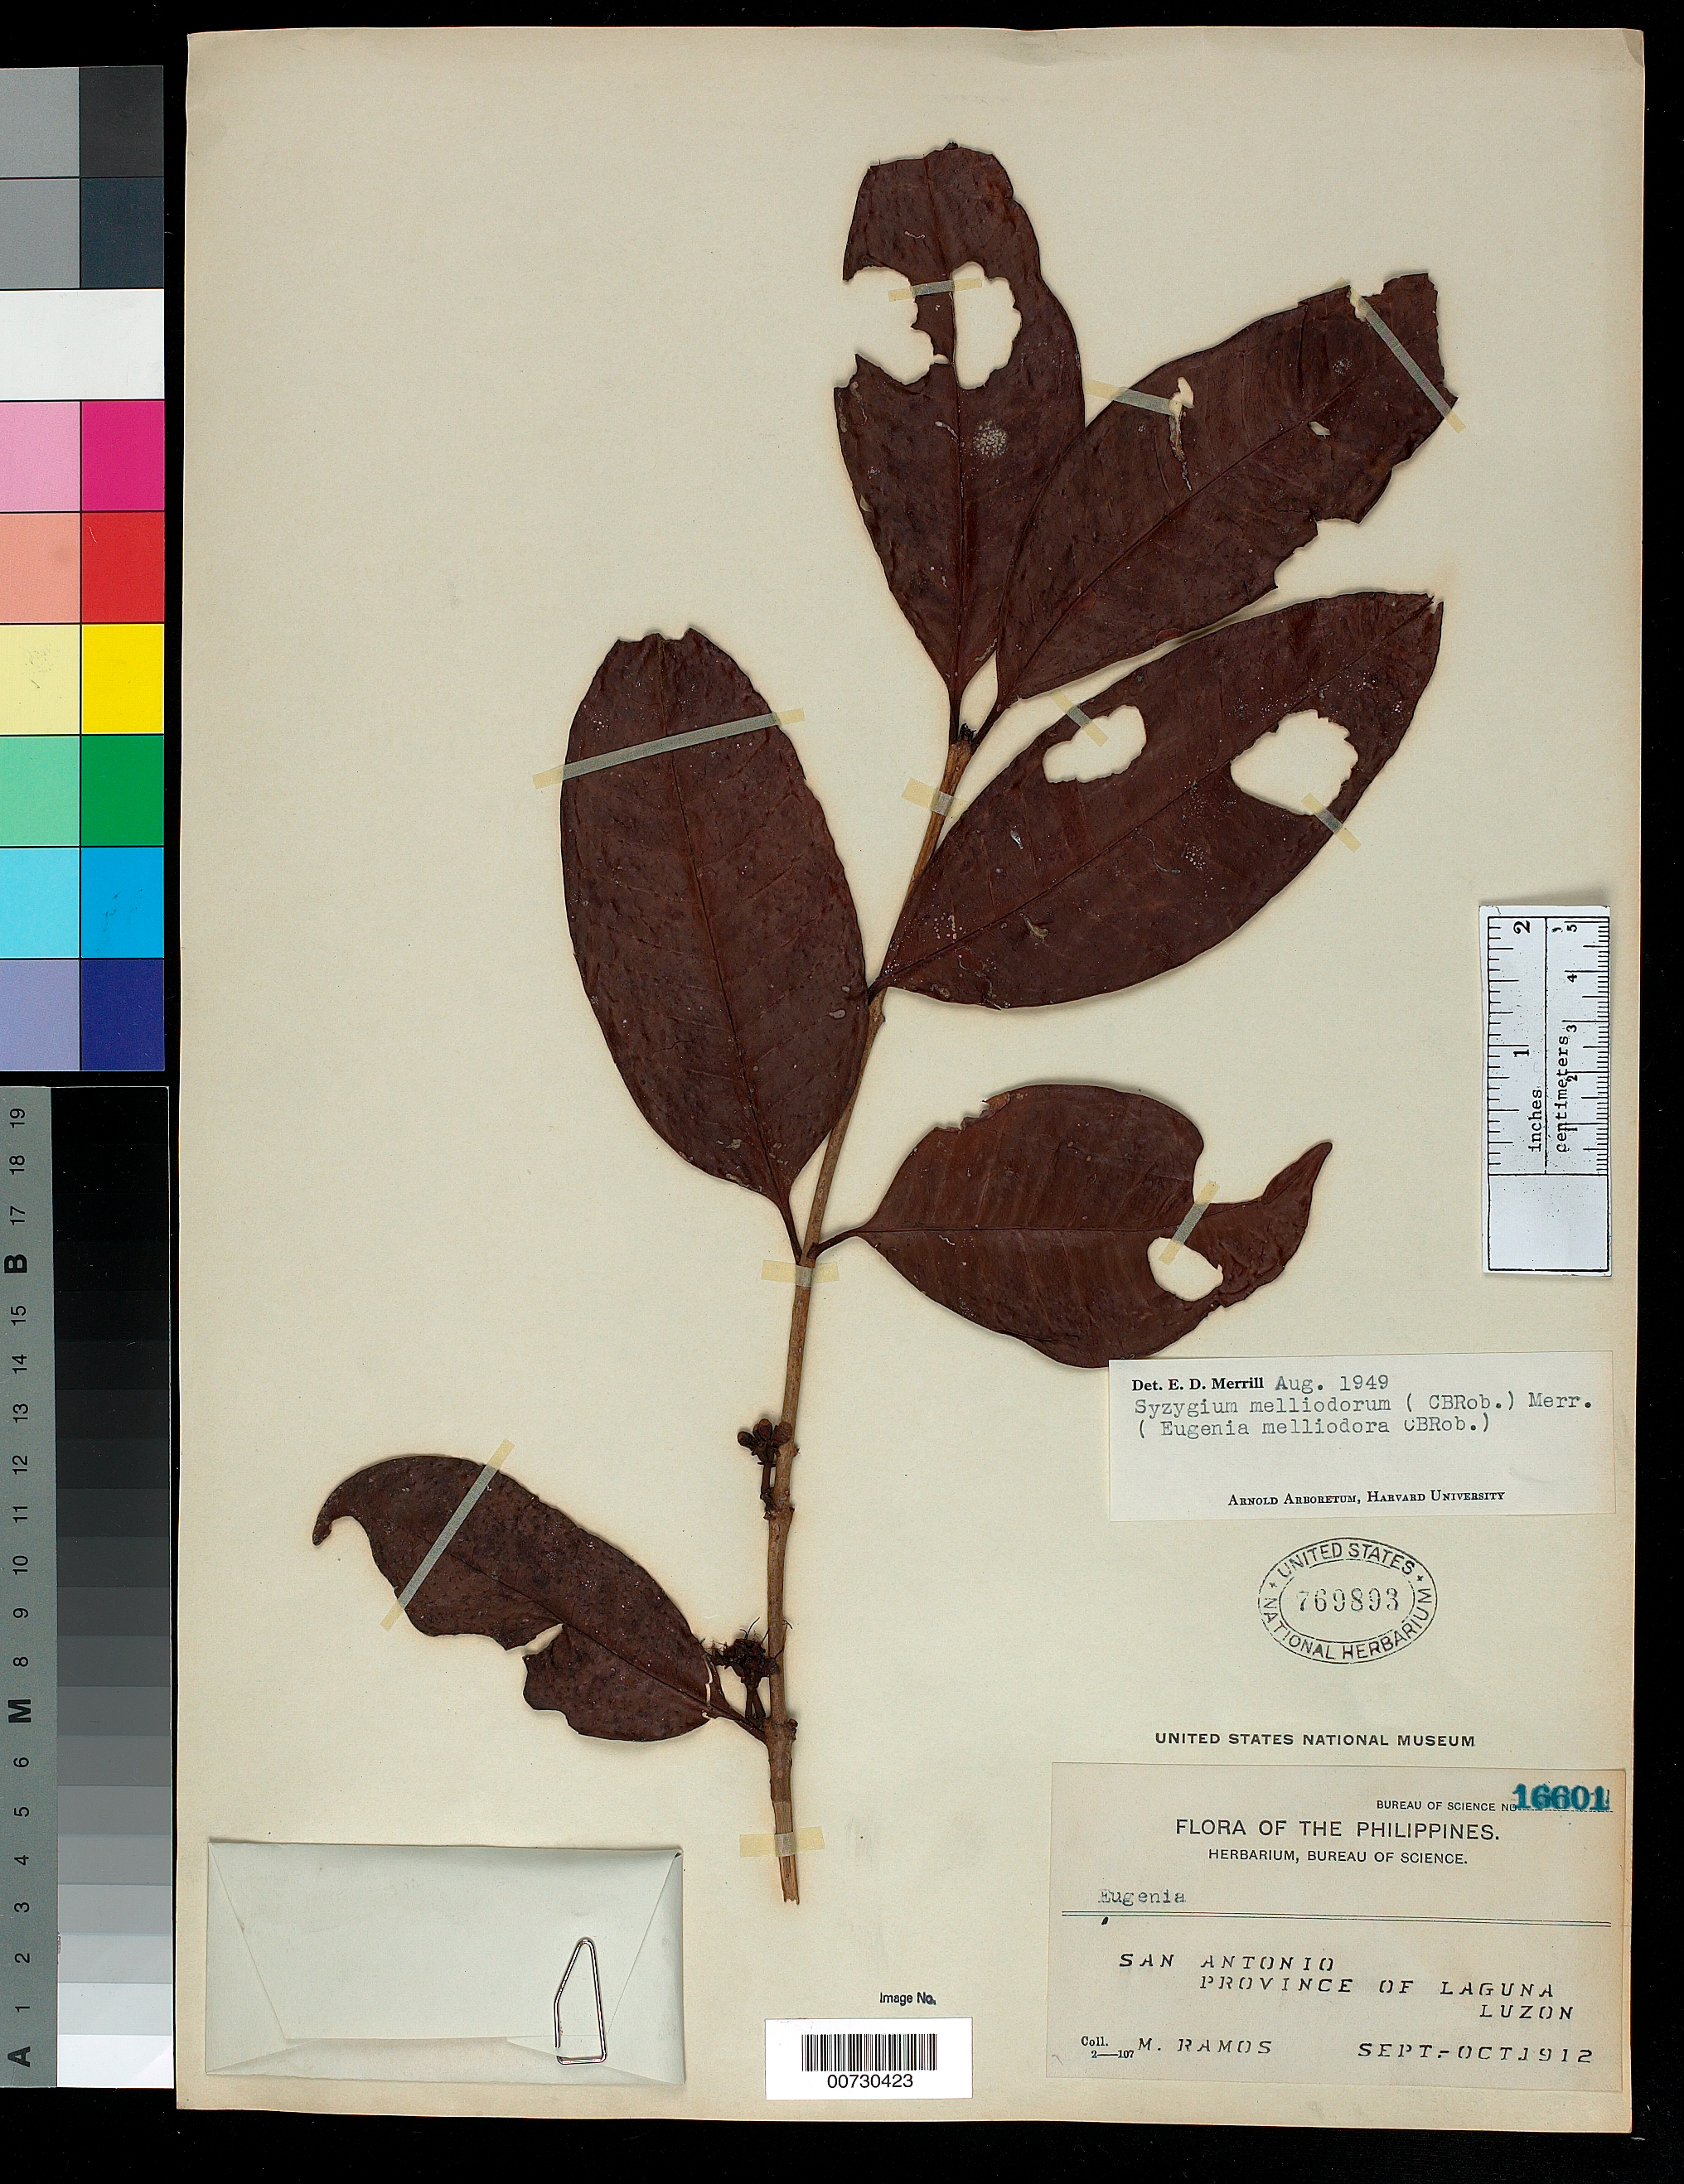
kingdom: Plantae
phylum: Tracheophyta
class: Magnoliopsida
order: Myrtales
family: Myrtaceae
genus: Syzygium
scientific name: Syzygium melliodorum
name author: (C.B. Rob.) Merr.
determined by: Merrill, Elmer D.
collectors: M. Ramos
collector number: Bur. Sci. 16601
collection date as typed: Sep 1912 to -- Oct 1912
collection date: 1912-09/1912-10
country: Philippines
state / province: Calabarzon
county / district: Laguna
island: Luzon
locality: San Antonio.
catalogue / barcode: US 769893